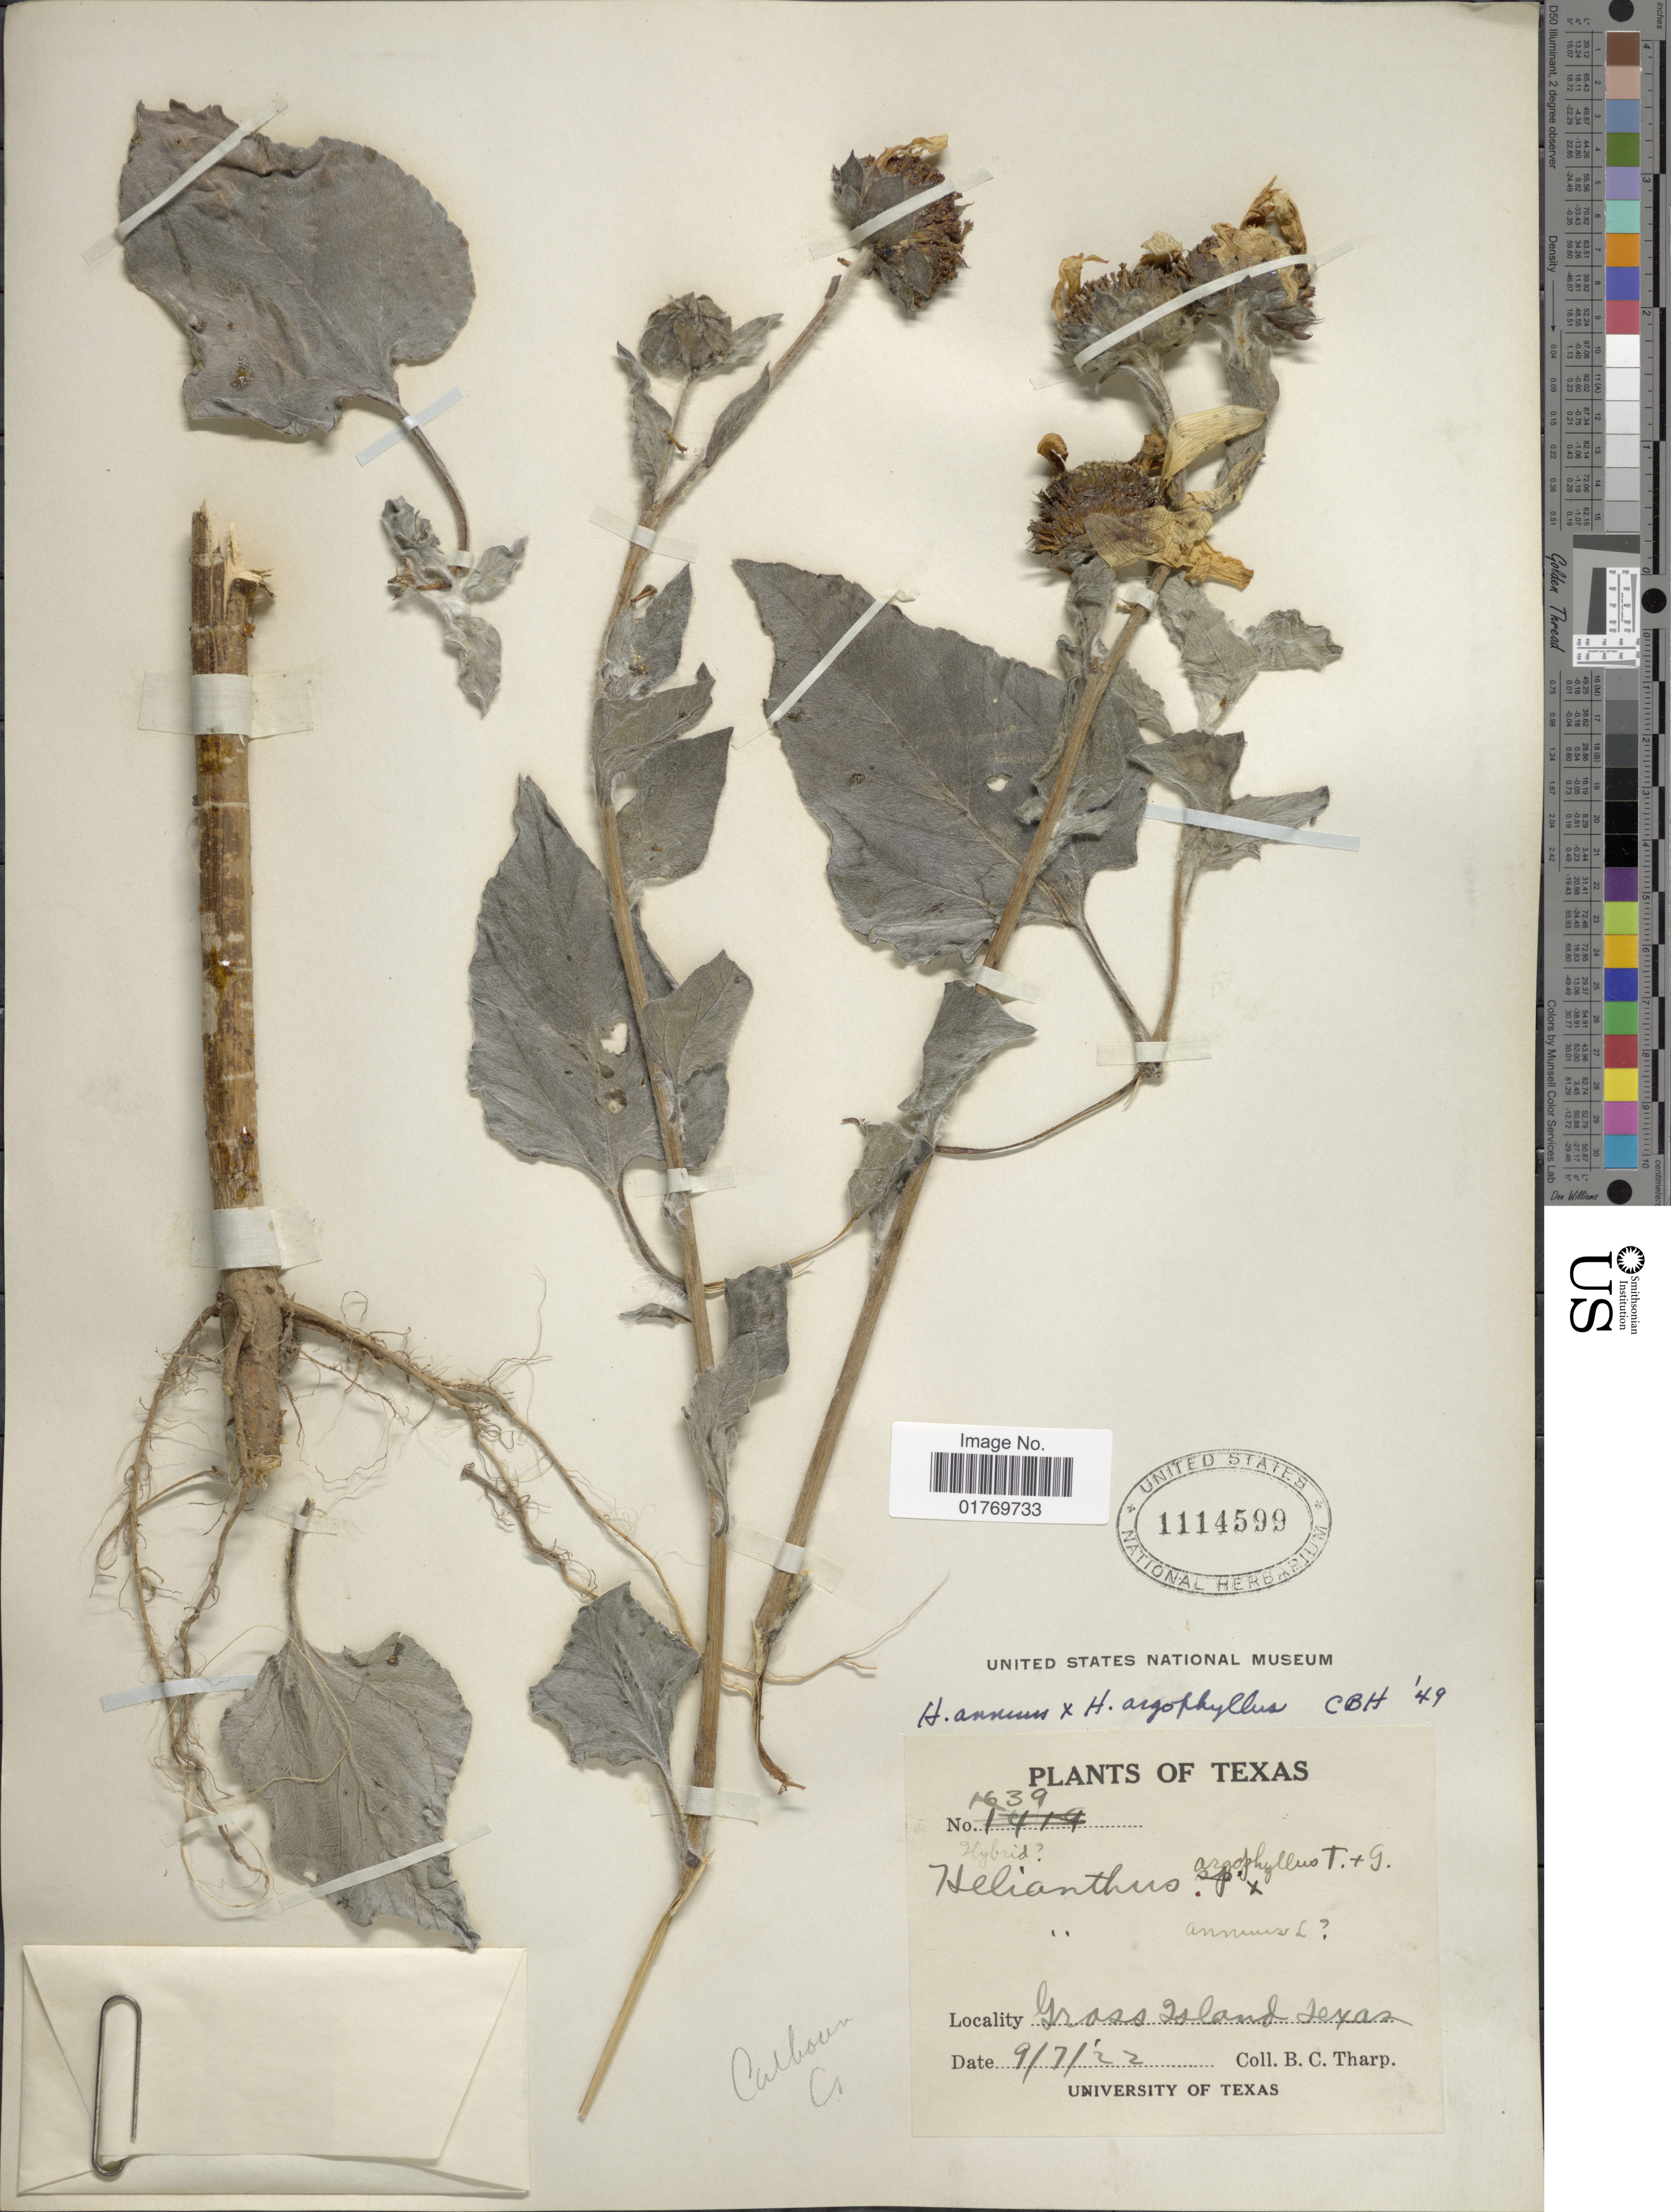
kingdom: Plantae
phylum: Tracheophyta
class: Magnoliopsida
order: Asterales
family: Asteraceae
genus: Helianthus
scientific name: Helianthus argophyllus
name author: Torr. & A. Gray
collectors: B. C. Tharp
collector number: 1639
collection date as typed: Transcribed d/m/y: 7/9/22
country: United States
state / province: Texas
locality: Grass Island, Texas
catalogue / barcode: US 1114599